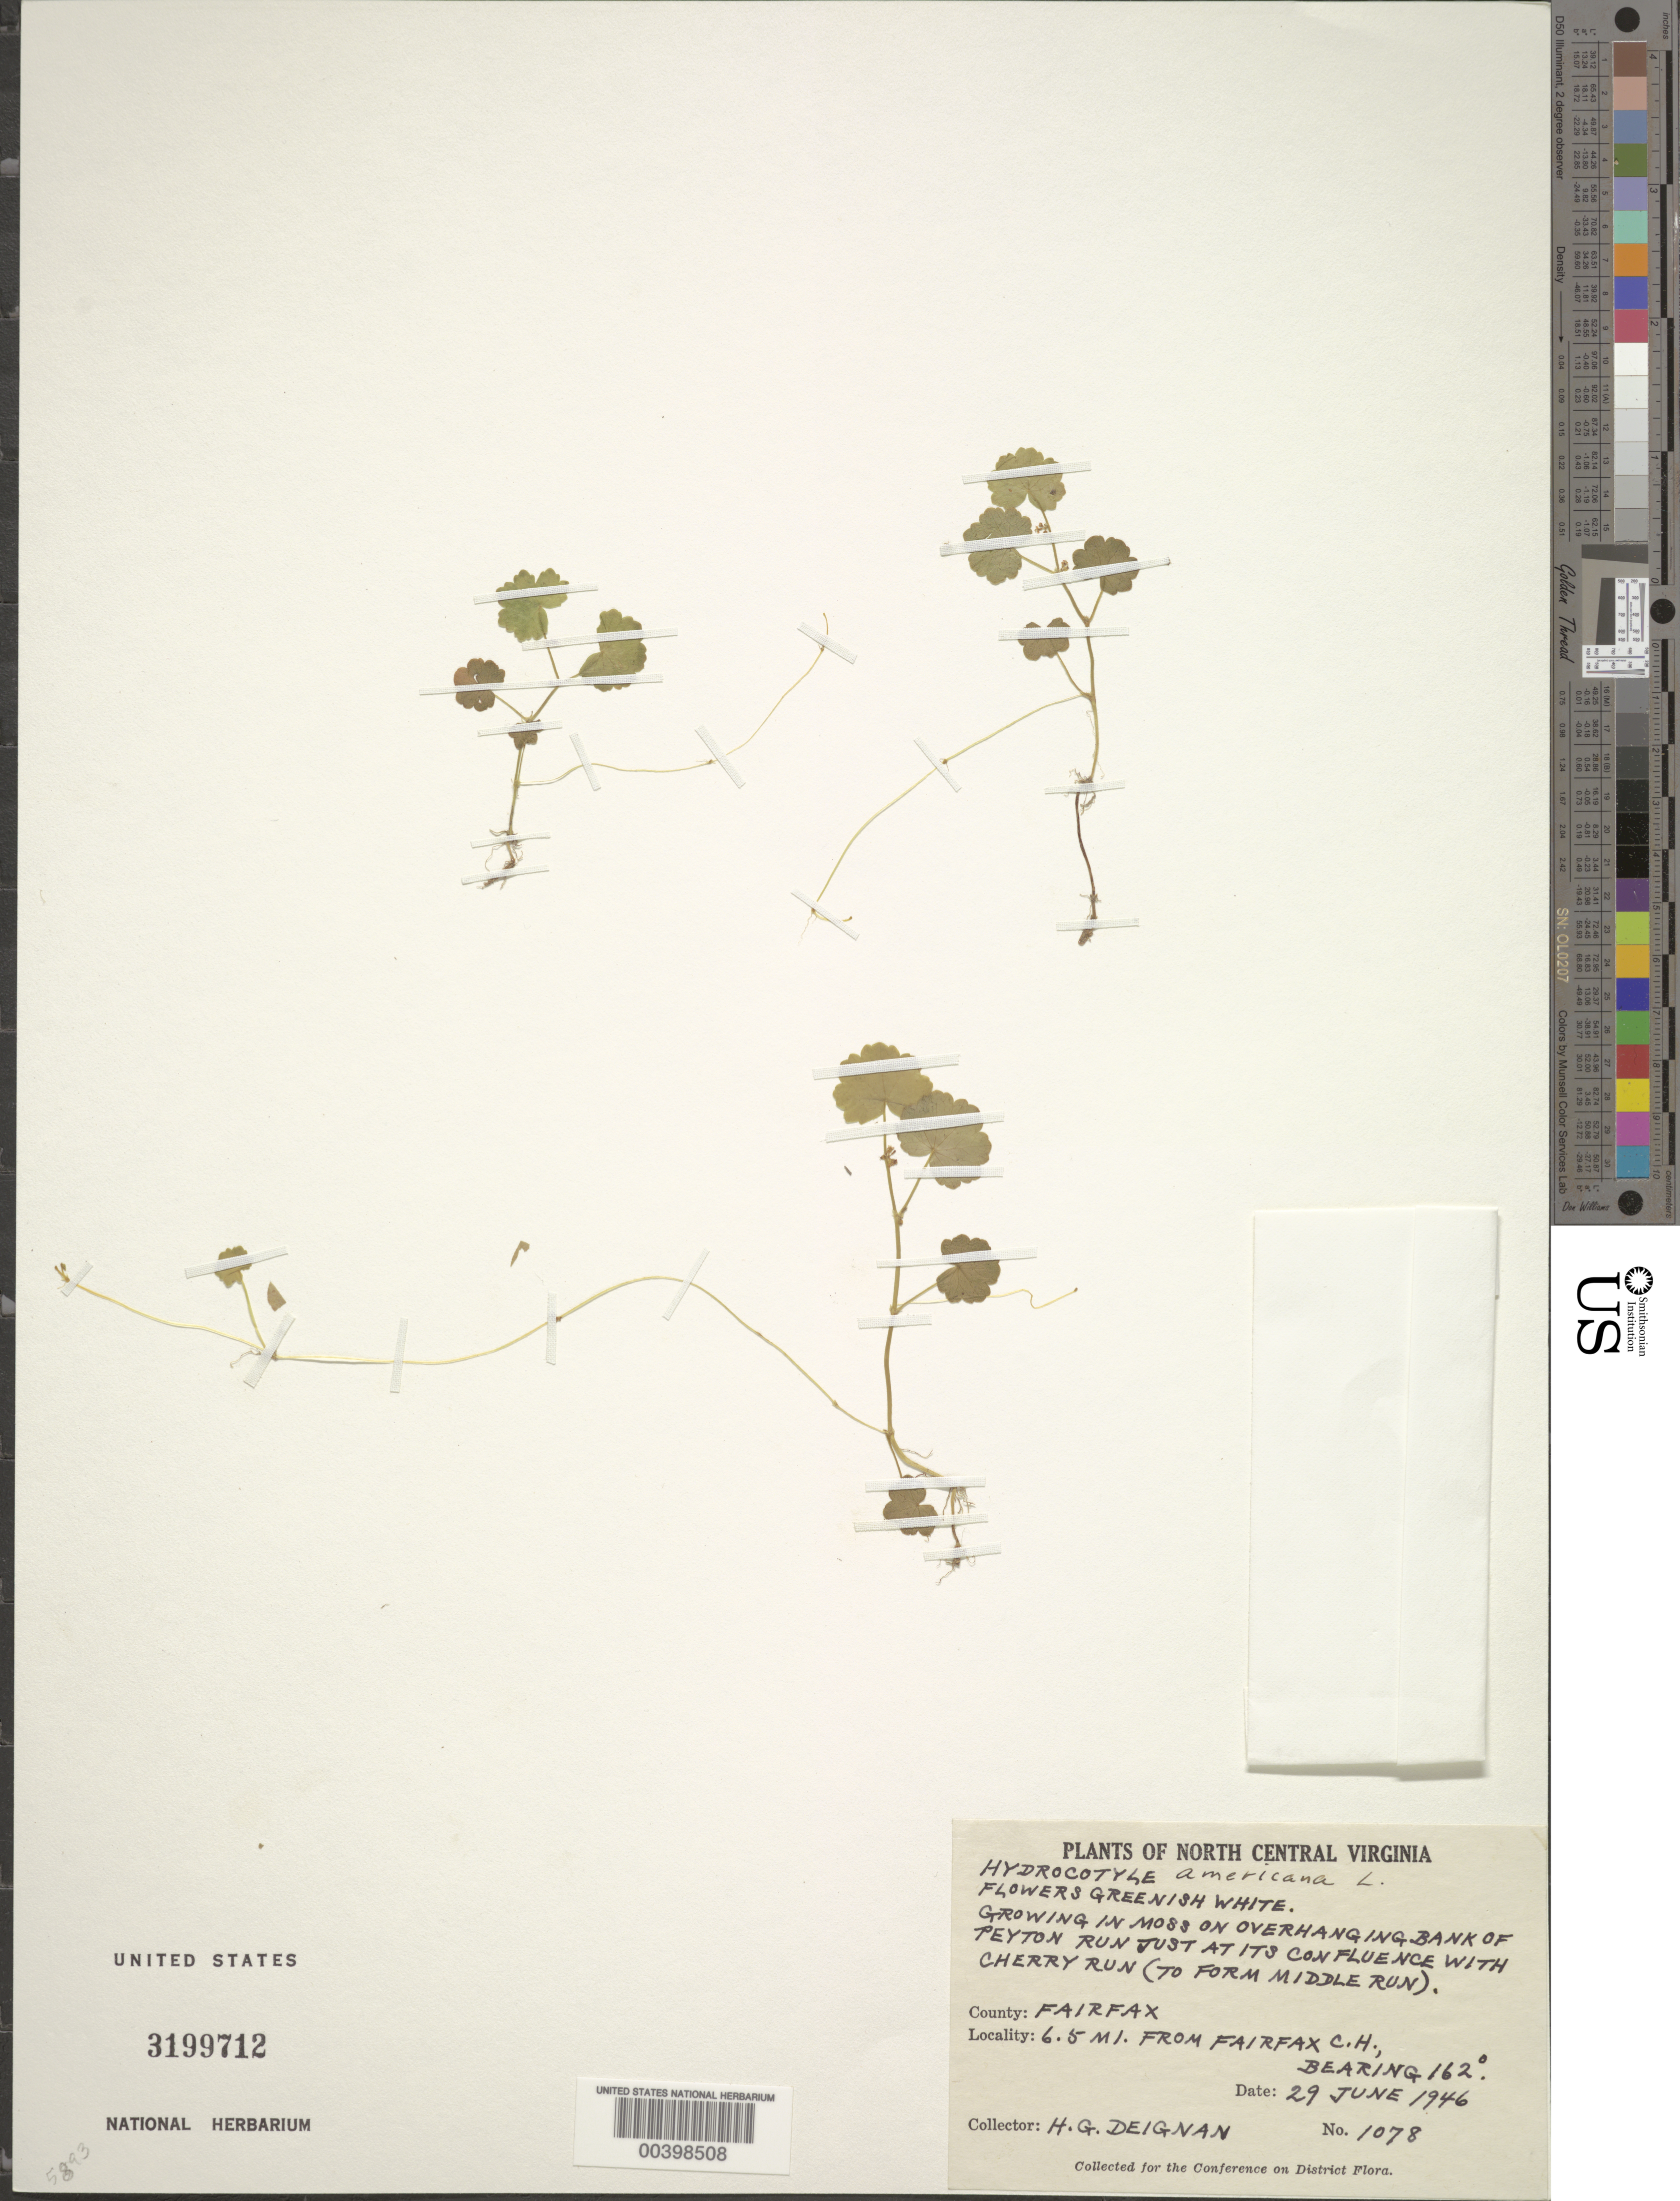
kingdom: Plantae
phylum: Tracheophyta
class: Magnoliopsida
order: Apiales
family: Araliaceae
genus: Hydrocotyle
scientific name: Hydrocotyle americana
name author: L.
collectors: H. Deignan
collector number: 1078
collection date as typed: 29 Jun 1946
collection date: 1946-06-29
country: United States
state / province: Virginia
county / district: Fairfax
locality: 6.5 mi. from Fairfax County Court House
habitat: Growing in moss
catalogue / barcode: US 3199712